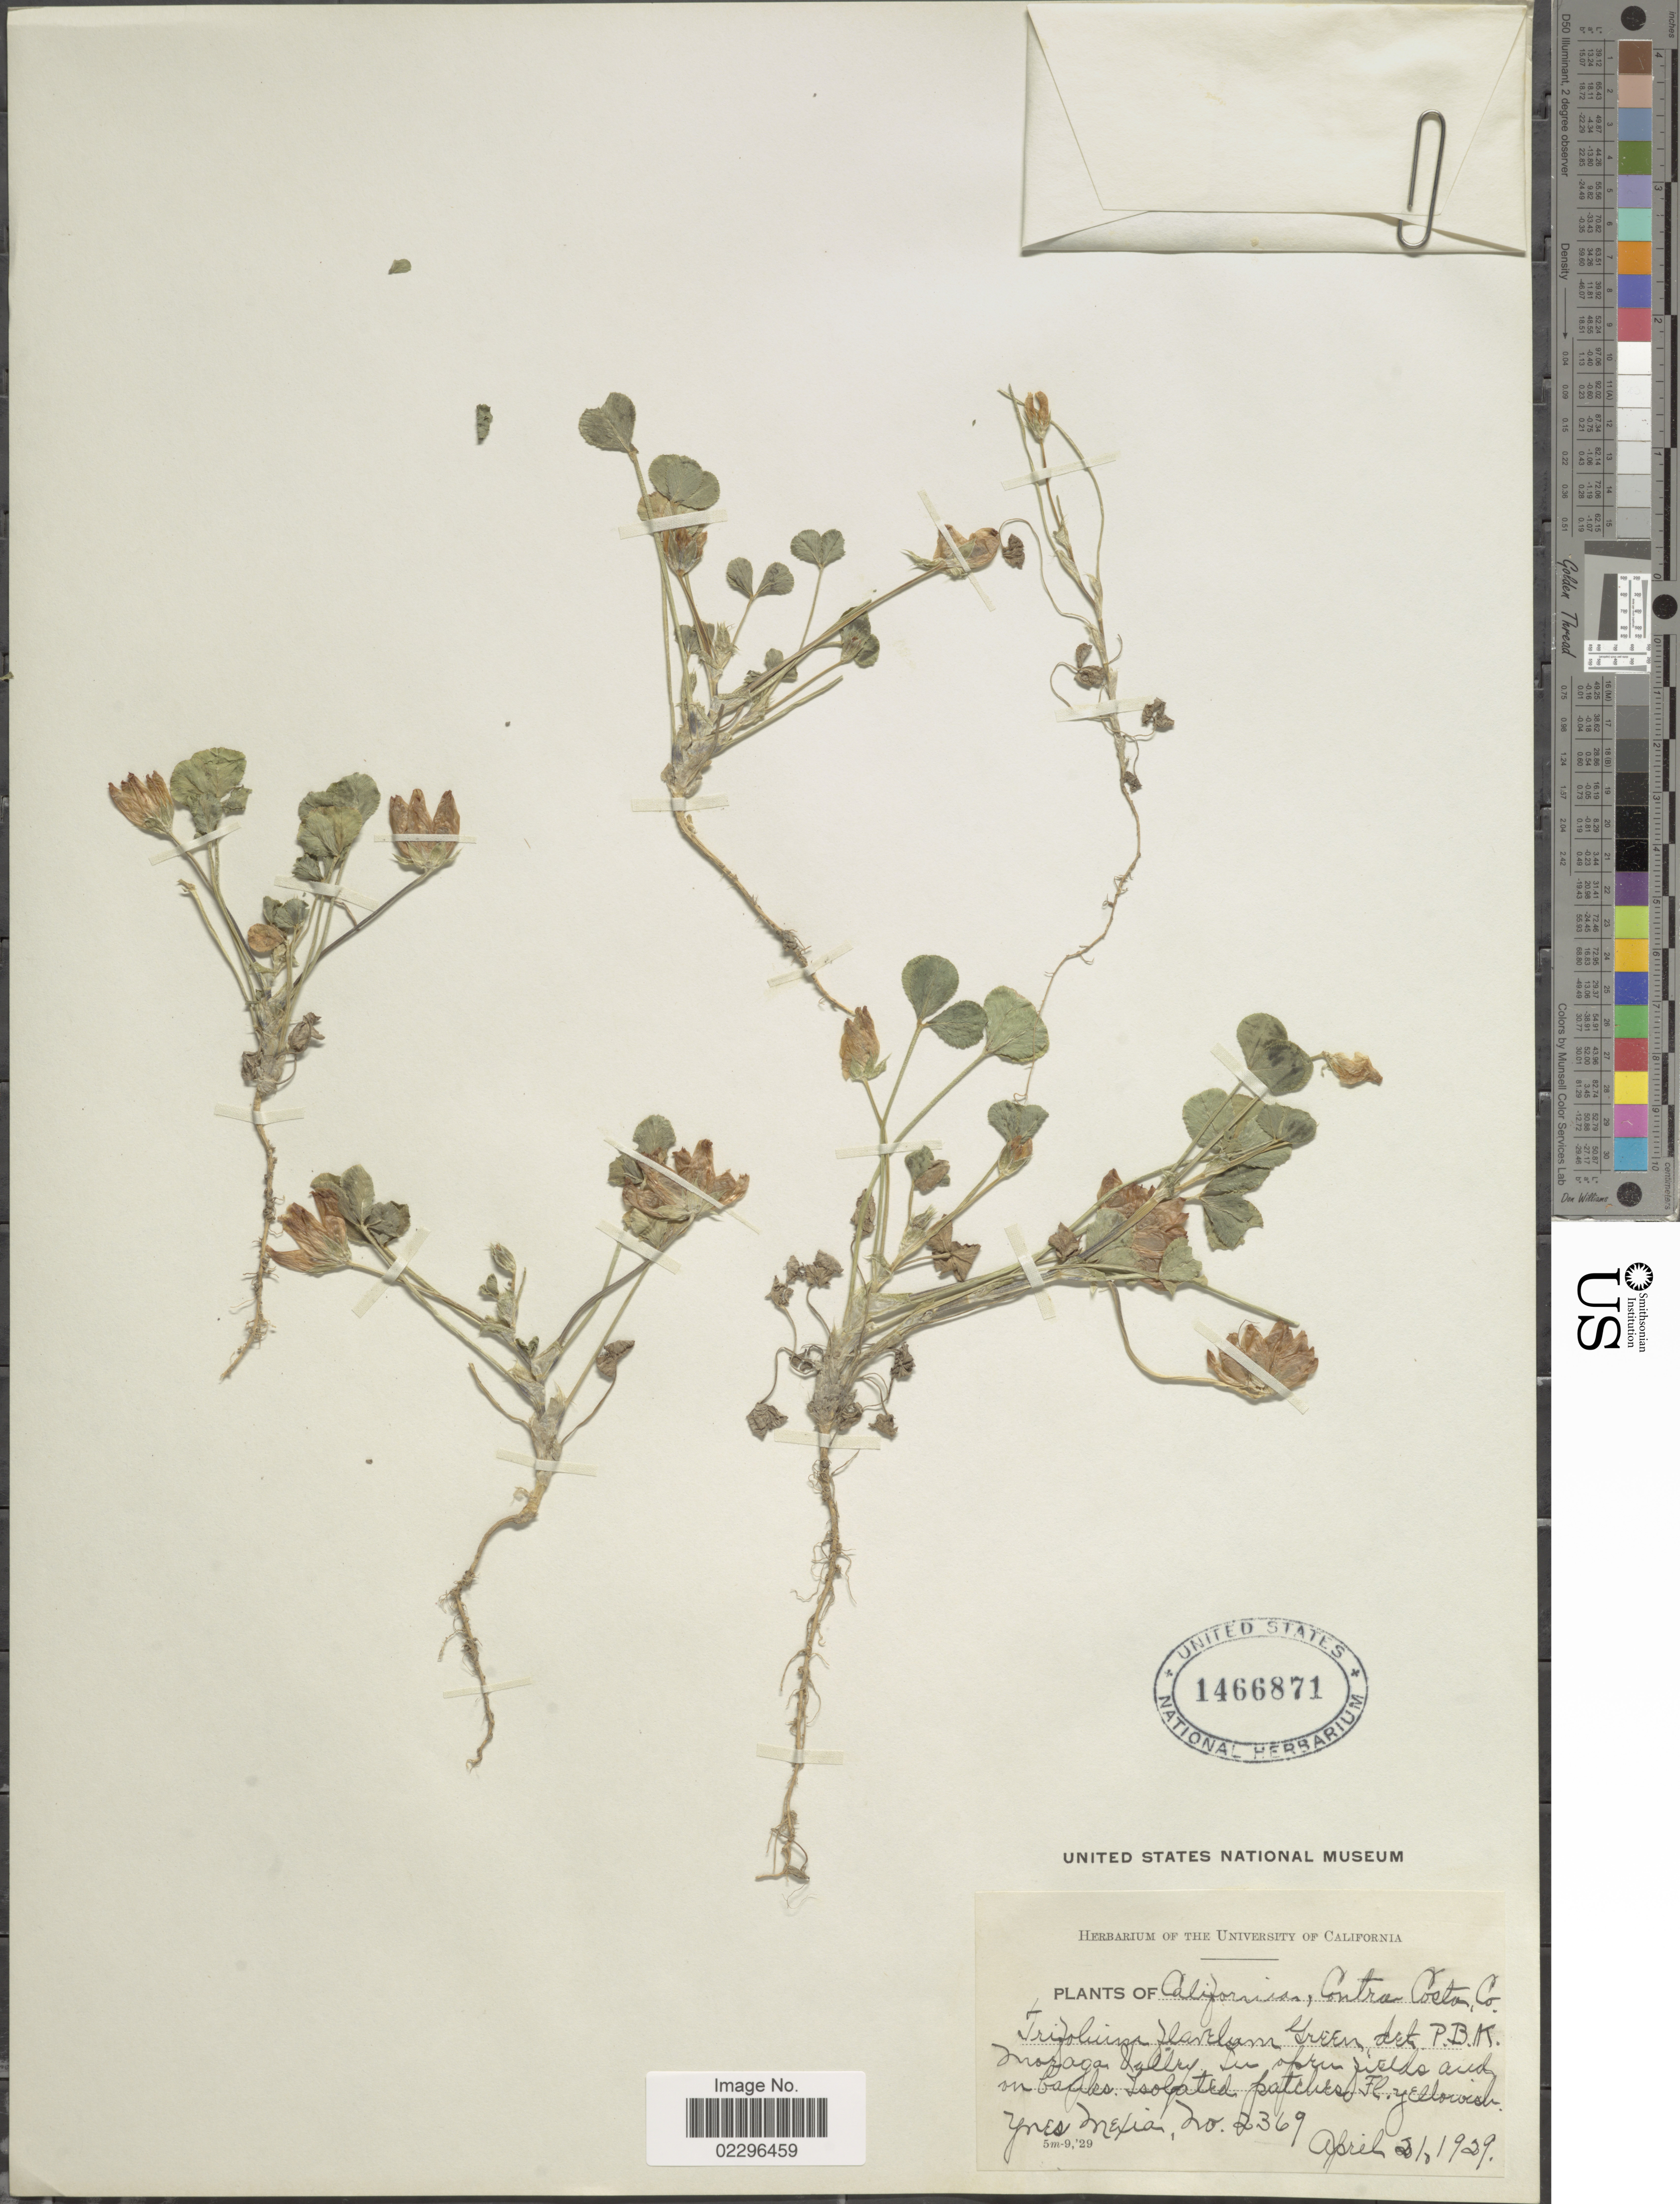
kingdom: Plantae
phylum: Tracheophyta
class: Magnoliopsida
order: Fabales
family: Fabaceae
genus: Trifolium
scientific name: Trifolium fucatum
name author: Lindl.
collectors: Y. Mexia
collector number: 2369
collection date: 1929-04-21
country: United States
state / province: California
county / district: Contra Costa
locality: Contra Costa Co.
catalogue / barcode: US 1466871